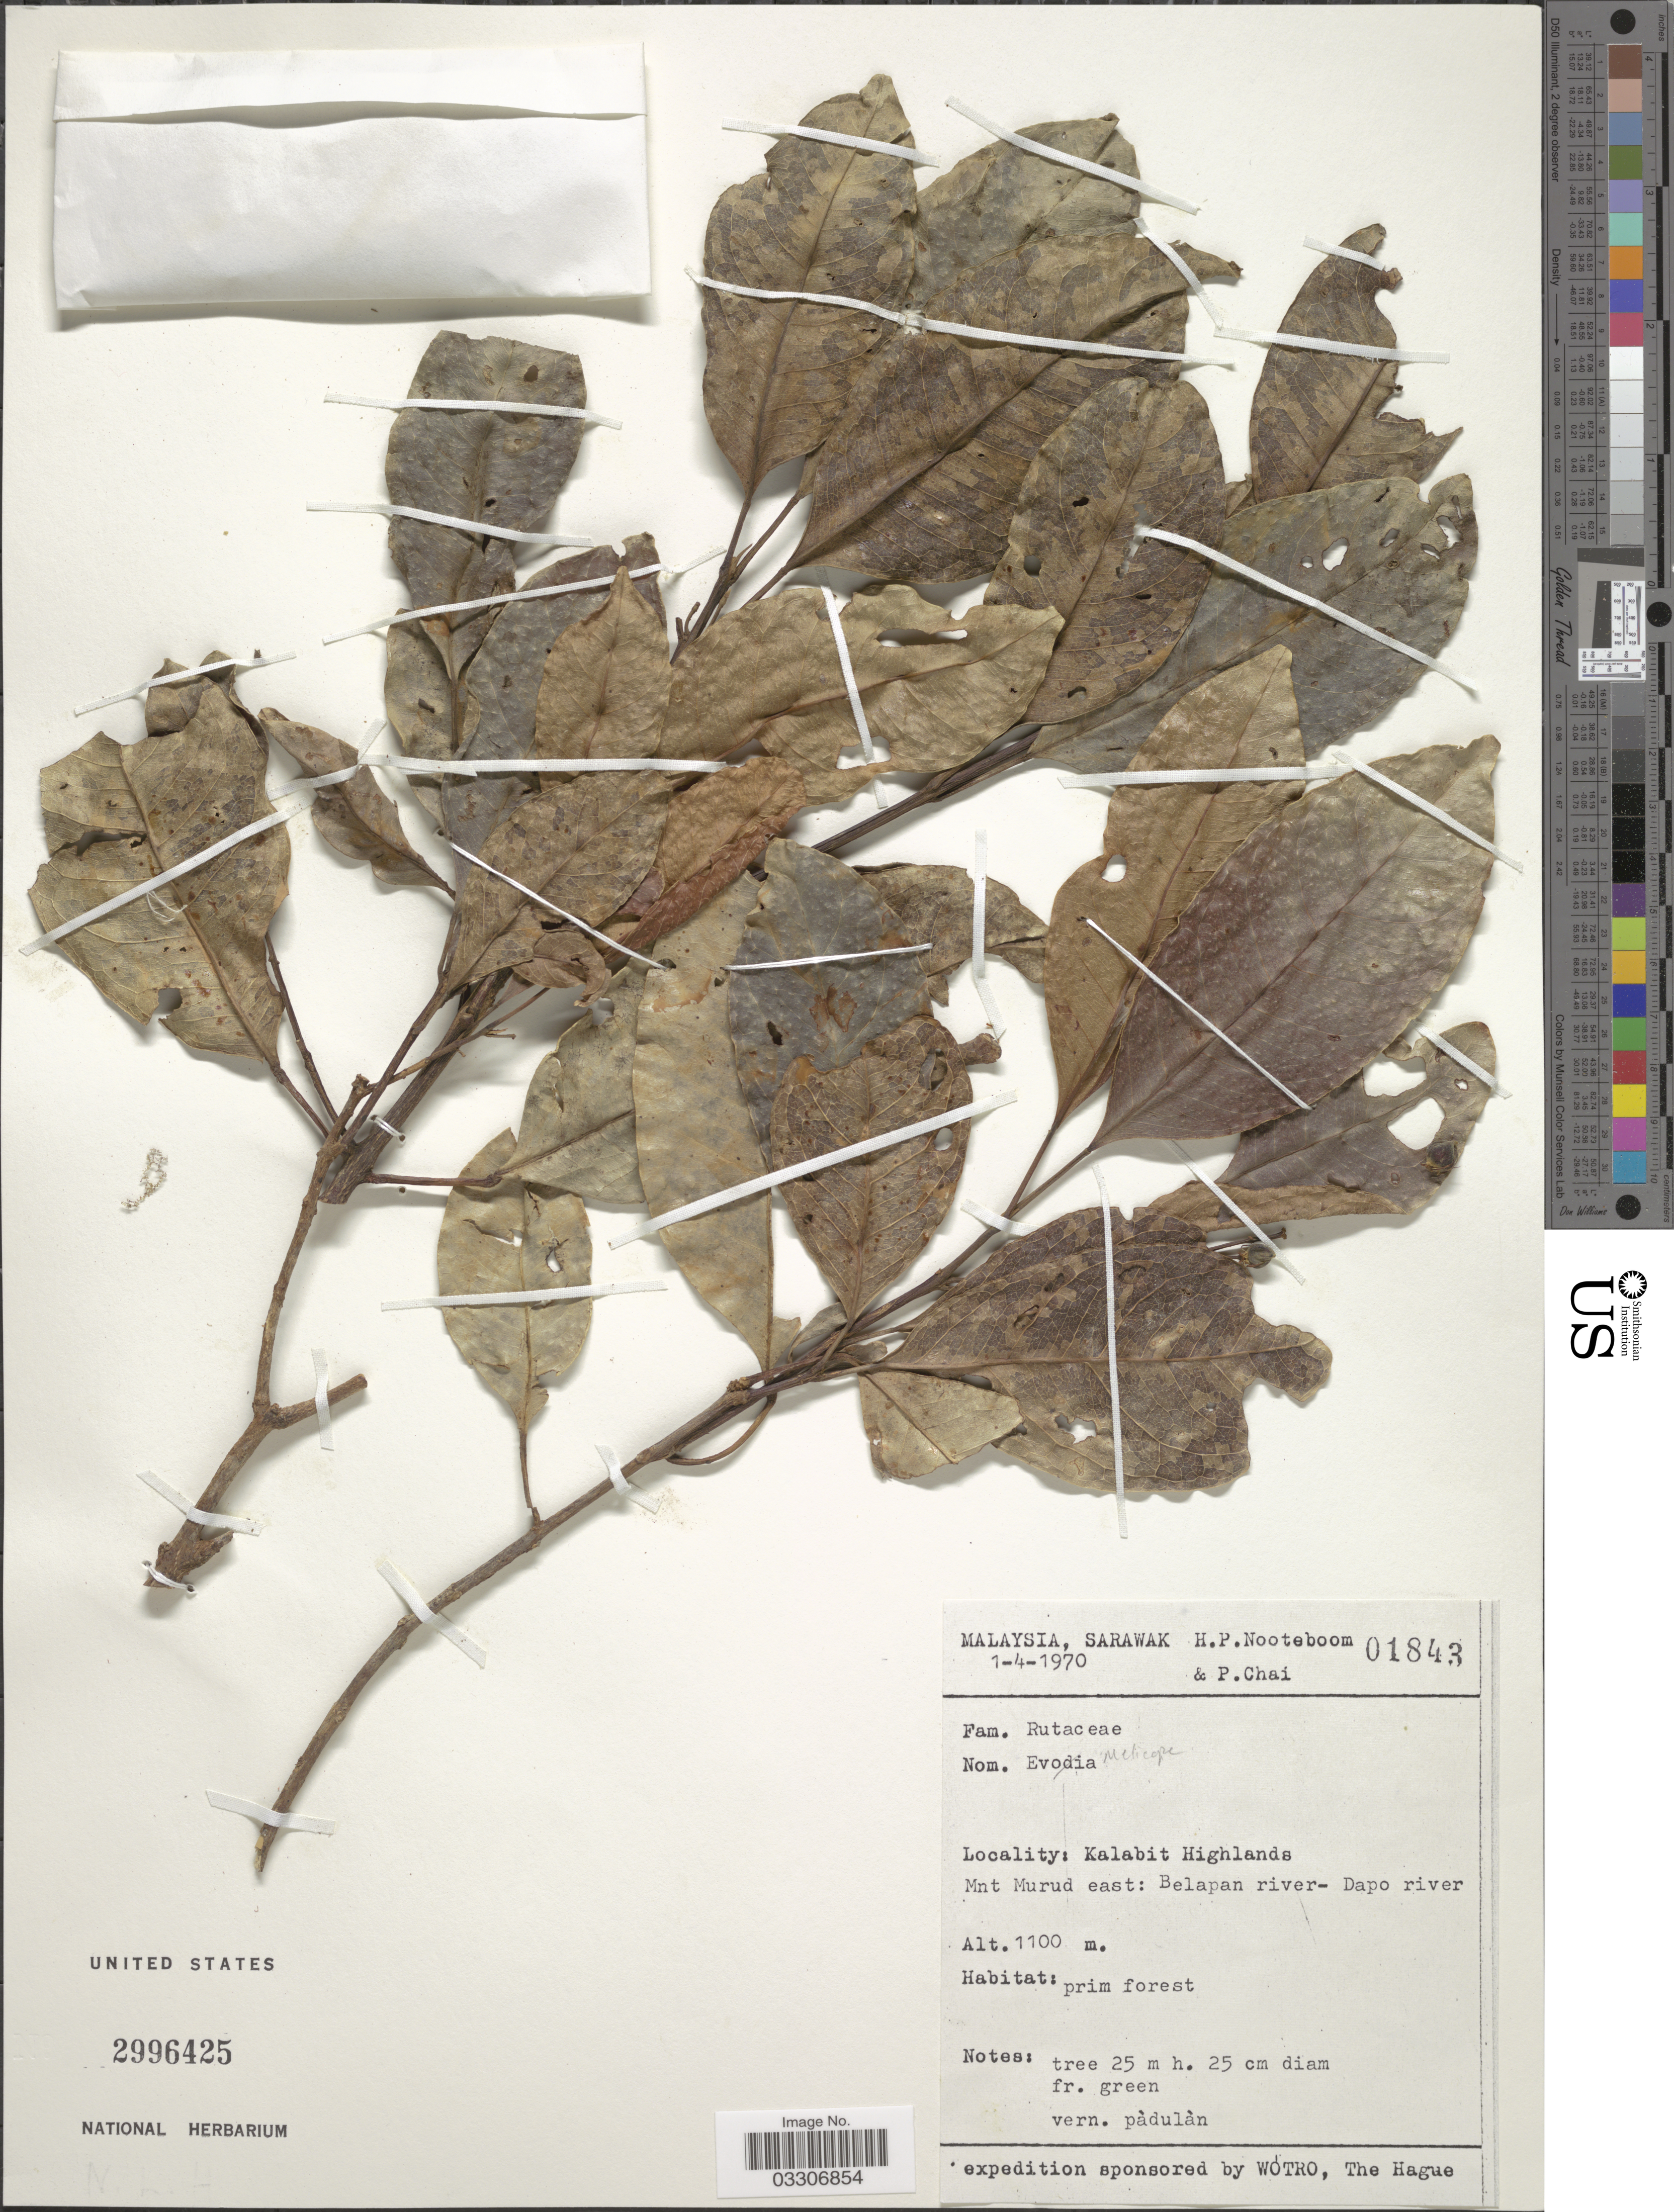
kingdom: Plantae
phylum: Tracheophyta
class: Magnoliopsida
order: Sapindales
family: Rutaceae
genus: Melicope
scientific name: Melicope sp.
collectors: H. P. Nooteboom & P. Chai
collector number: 01843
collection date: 1970-04-01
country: Malaysia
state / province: Sarawak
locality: Kalabit Highlands, Mnt Murud east: Belapan river- Dapo river.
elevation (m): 1100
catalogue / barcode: US 2996425